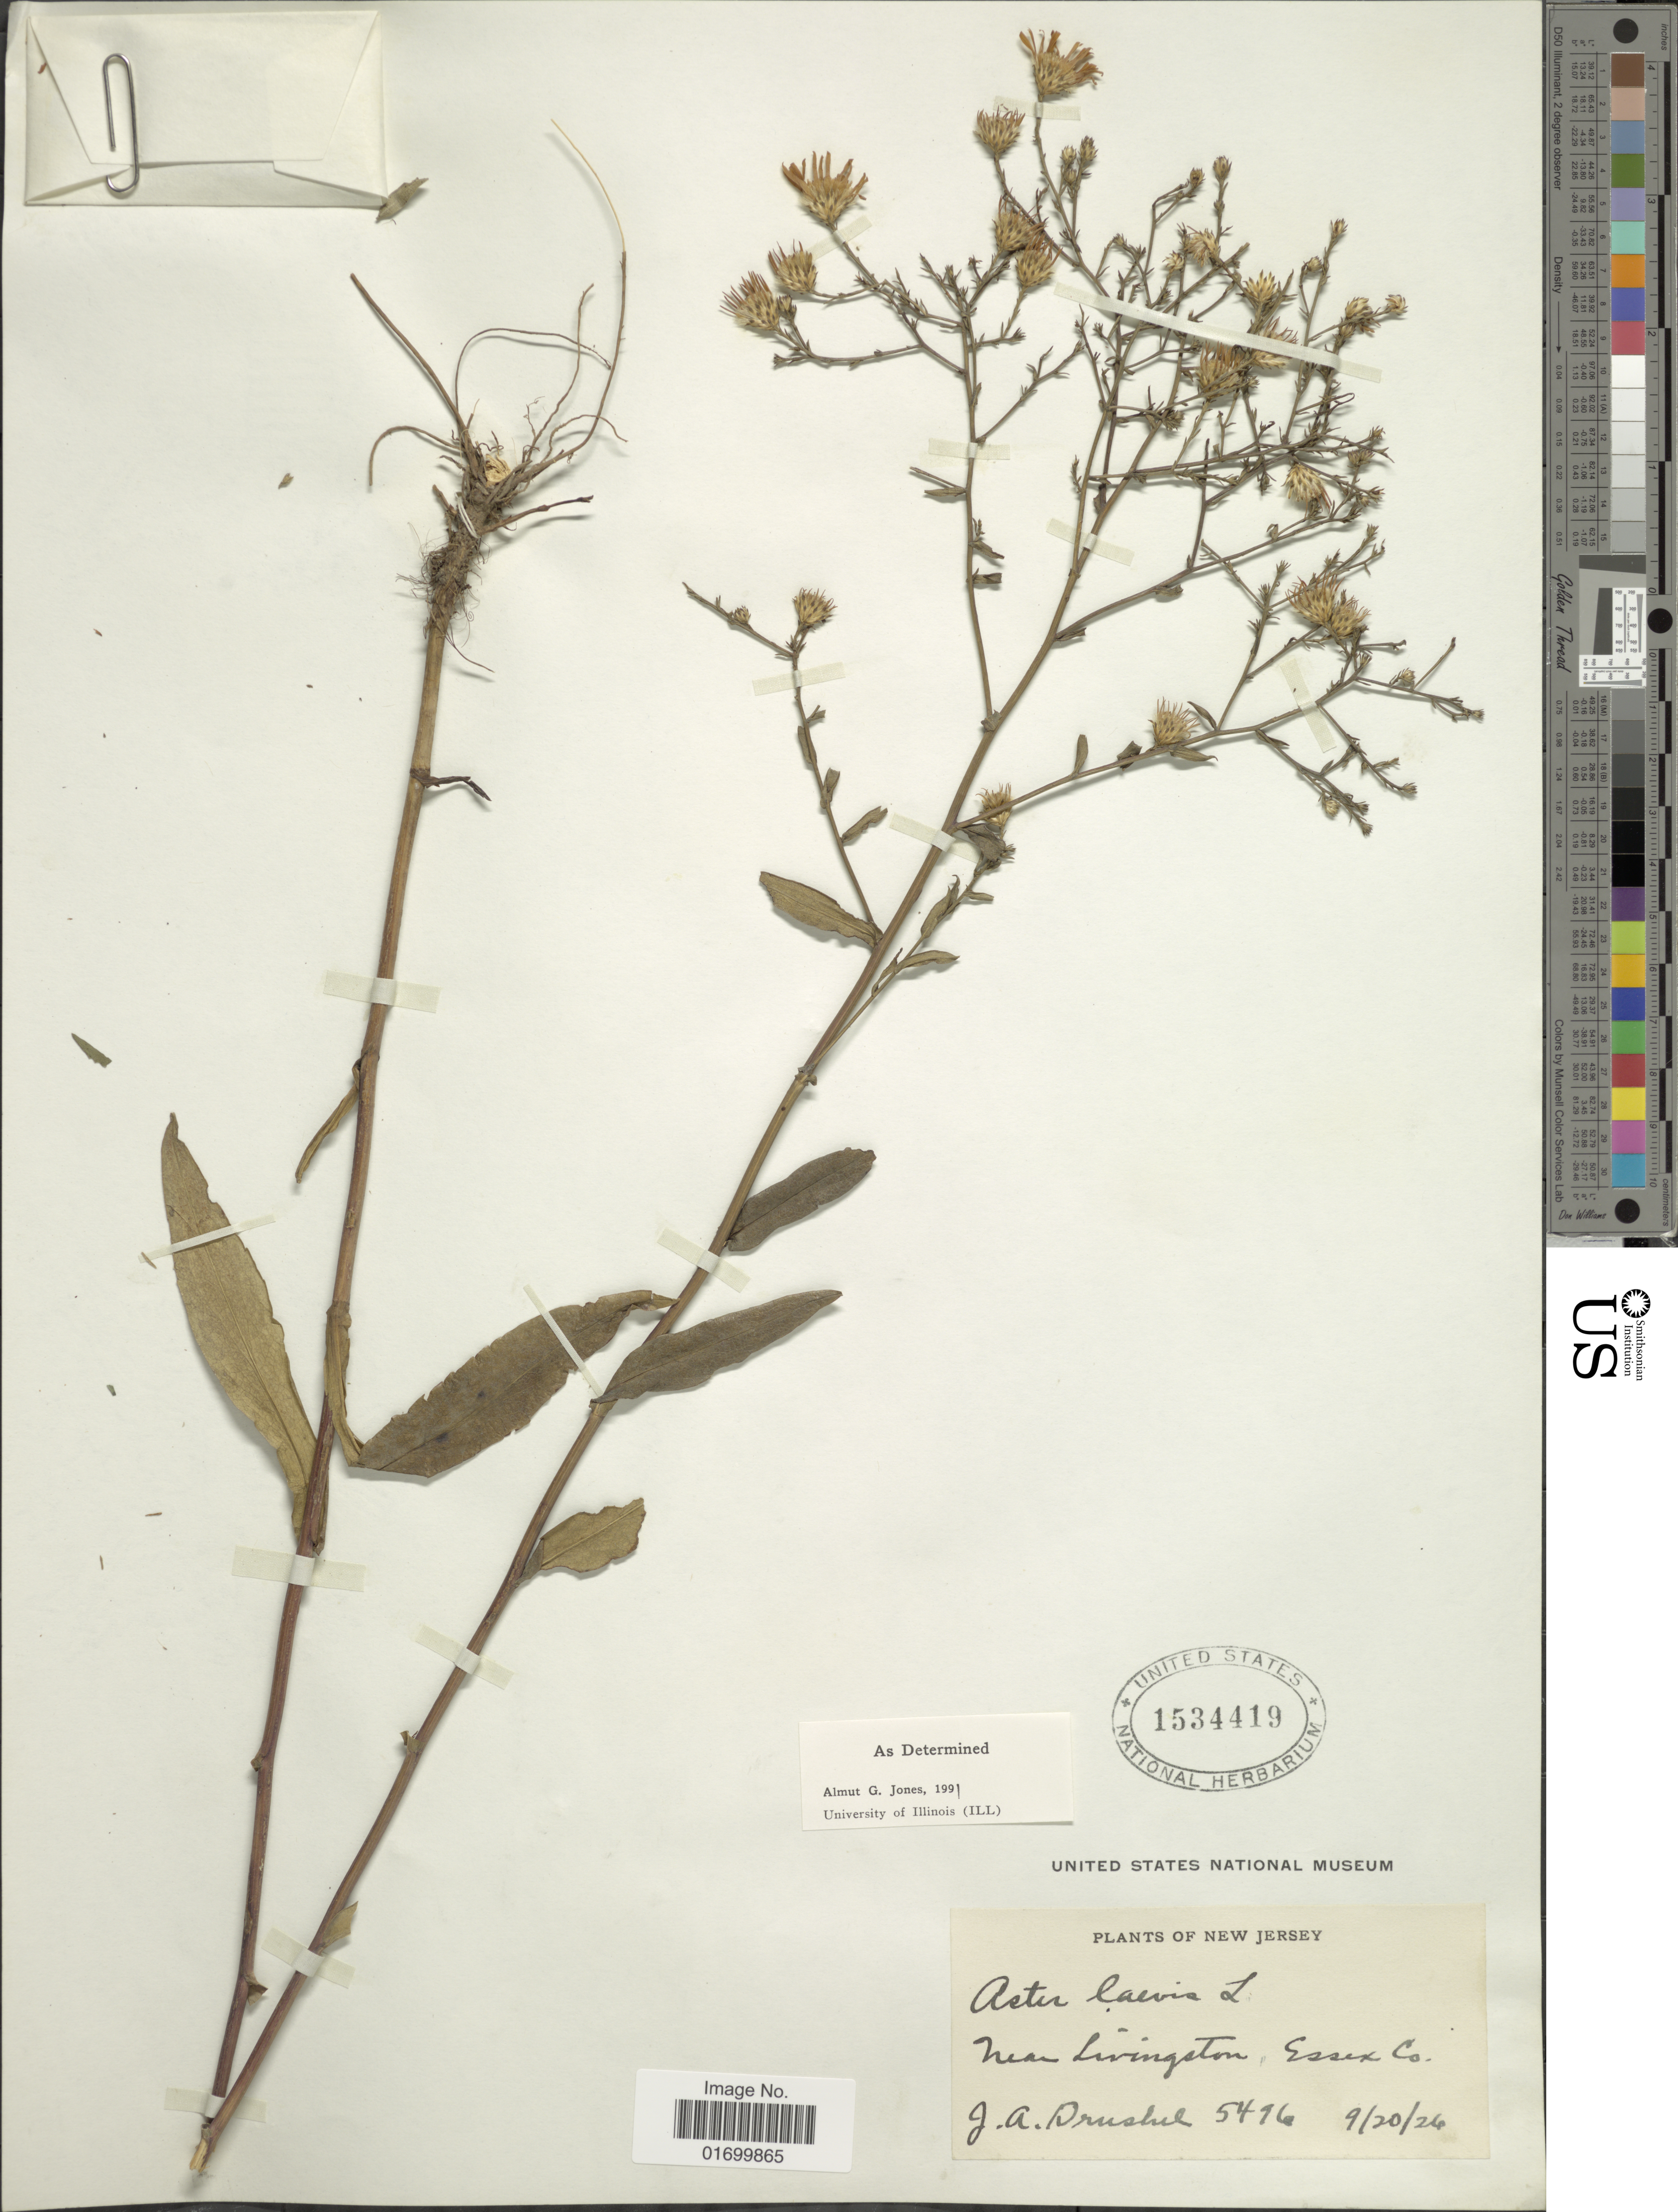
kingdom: Plantae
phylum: Tracheophyta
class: Magnoliopsida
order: Asterales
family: Asteraceae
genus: Symphyotrichum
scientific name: Symphyotrichum laeve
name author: (L.) Á. Löve & D. Löve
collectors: J. A. Drushel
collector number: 5496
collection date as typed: Transcribed d/m/y: 20/9/26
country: United States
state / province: New Jersey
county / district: Essex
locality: Near Livingston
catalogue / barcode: US 1534419